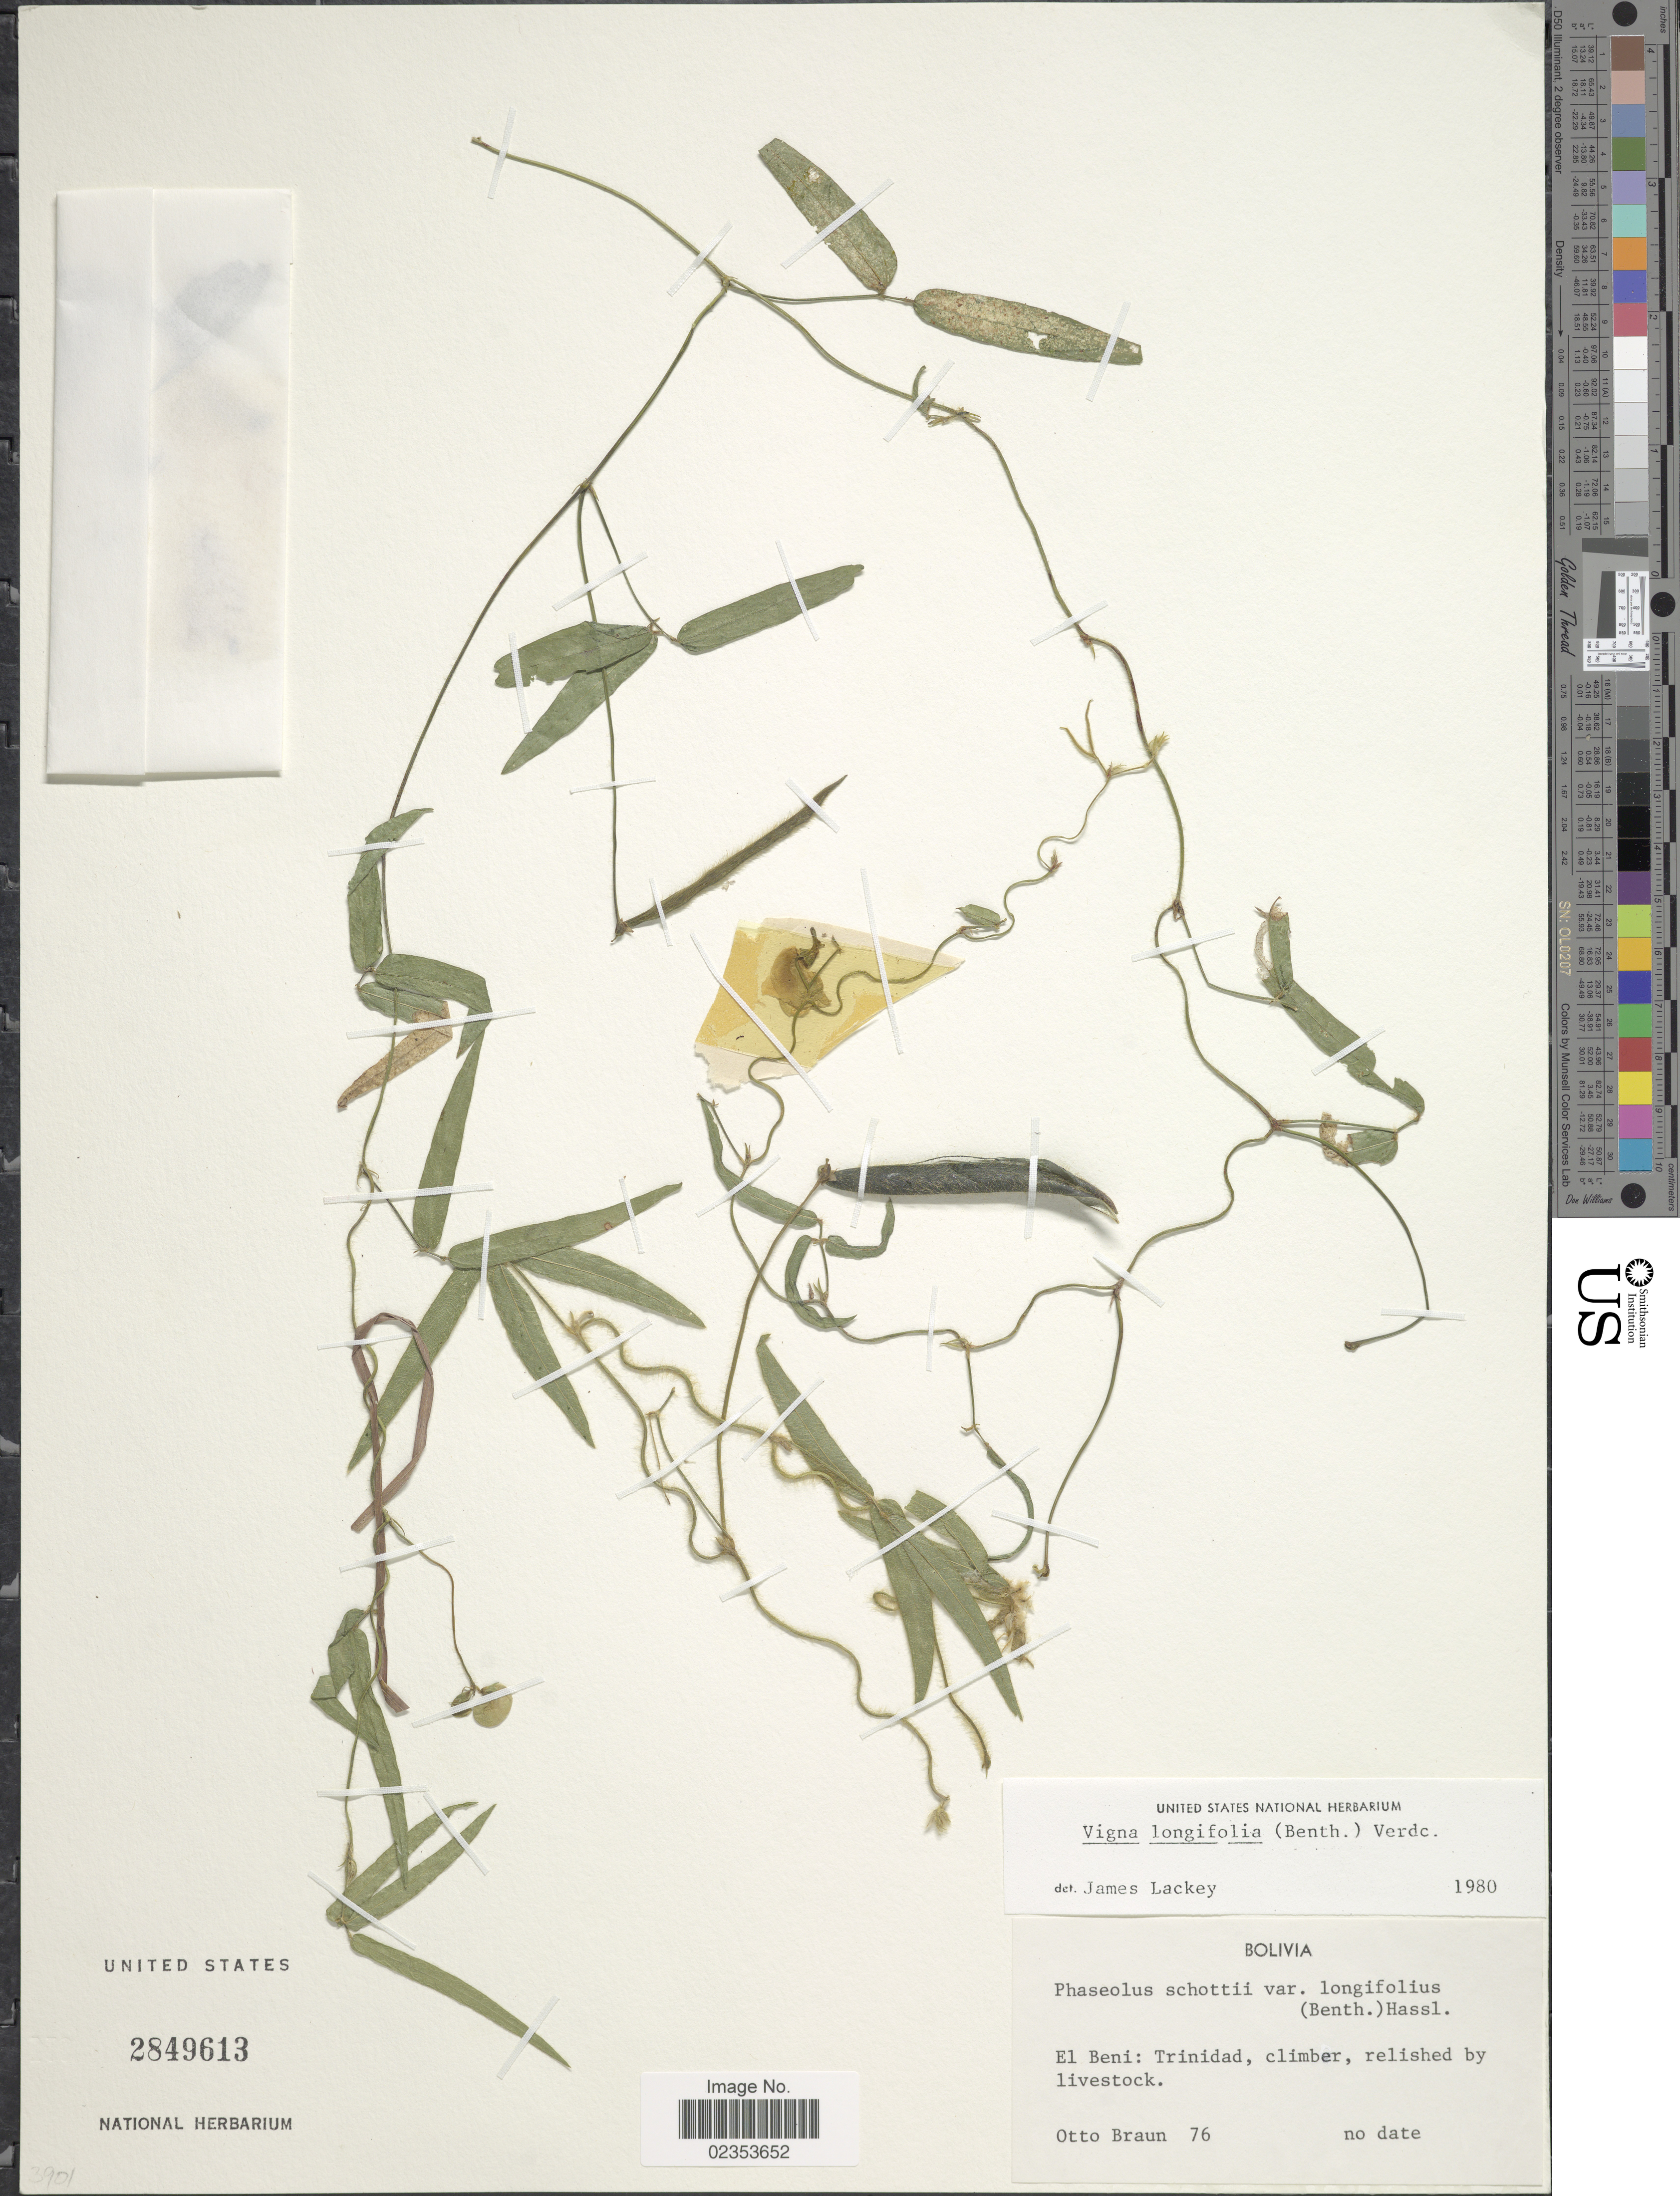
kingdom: Plantae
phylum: Tracheophyta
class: Magnoliopsida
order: Fabales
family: Fabaceae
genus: Vigna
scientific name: Vigna longifolia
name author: (Benth.) Verdc.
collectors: O. Braun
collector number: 76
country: Bolivia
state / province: Beni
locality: El Beni: Trinidad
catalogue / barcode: US 2849613